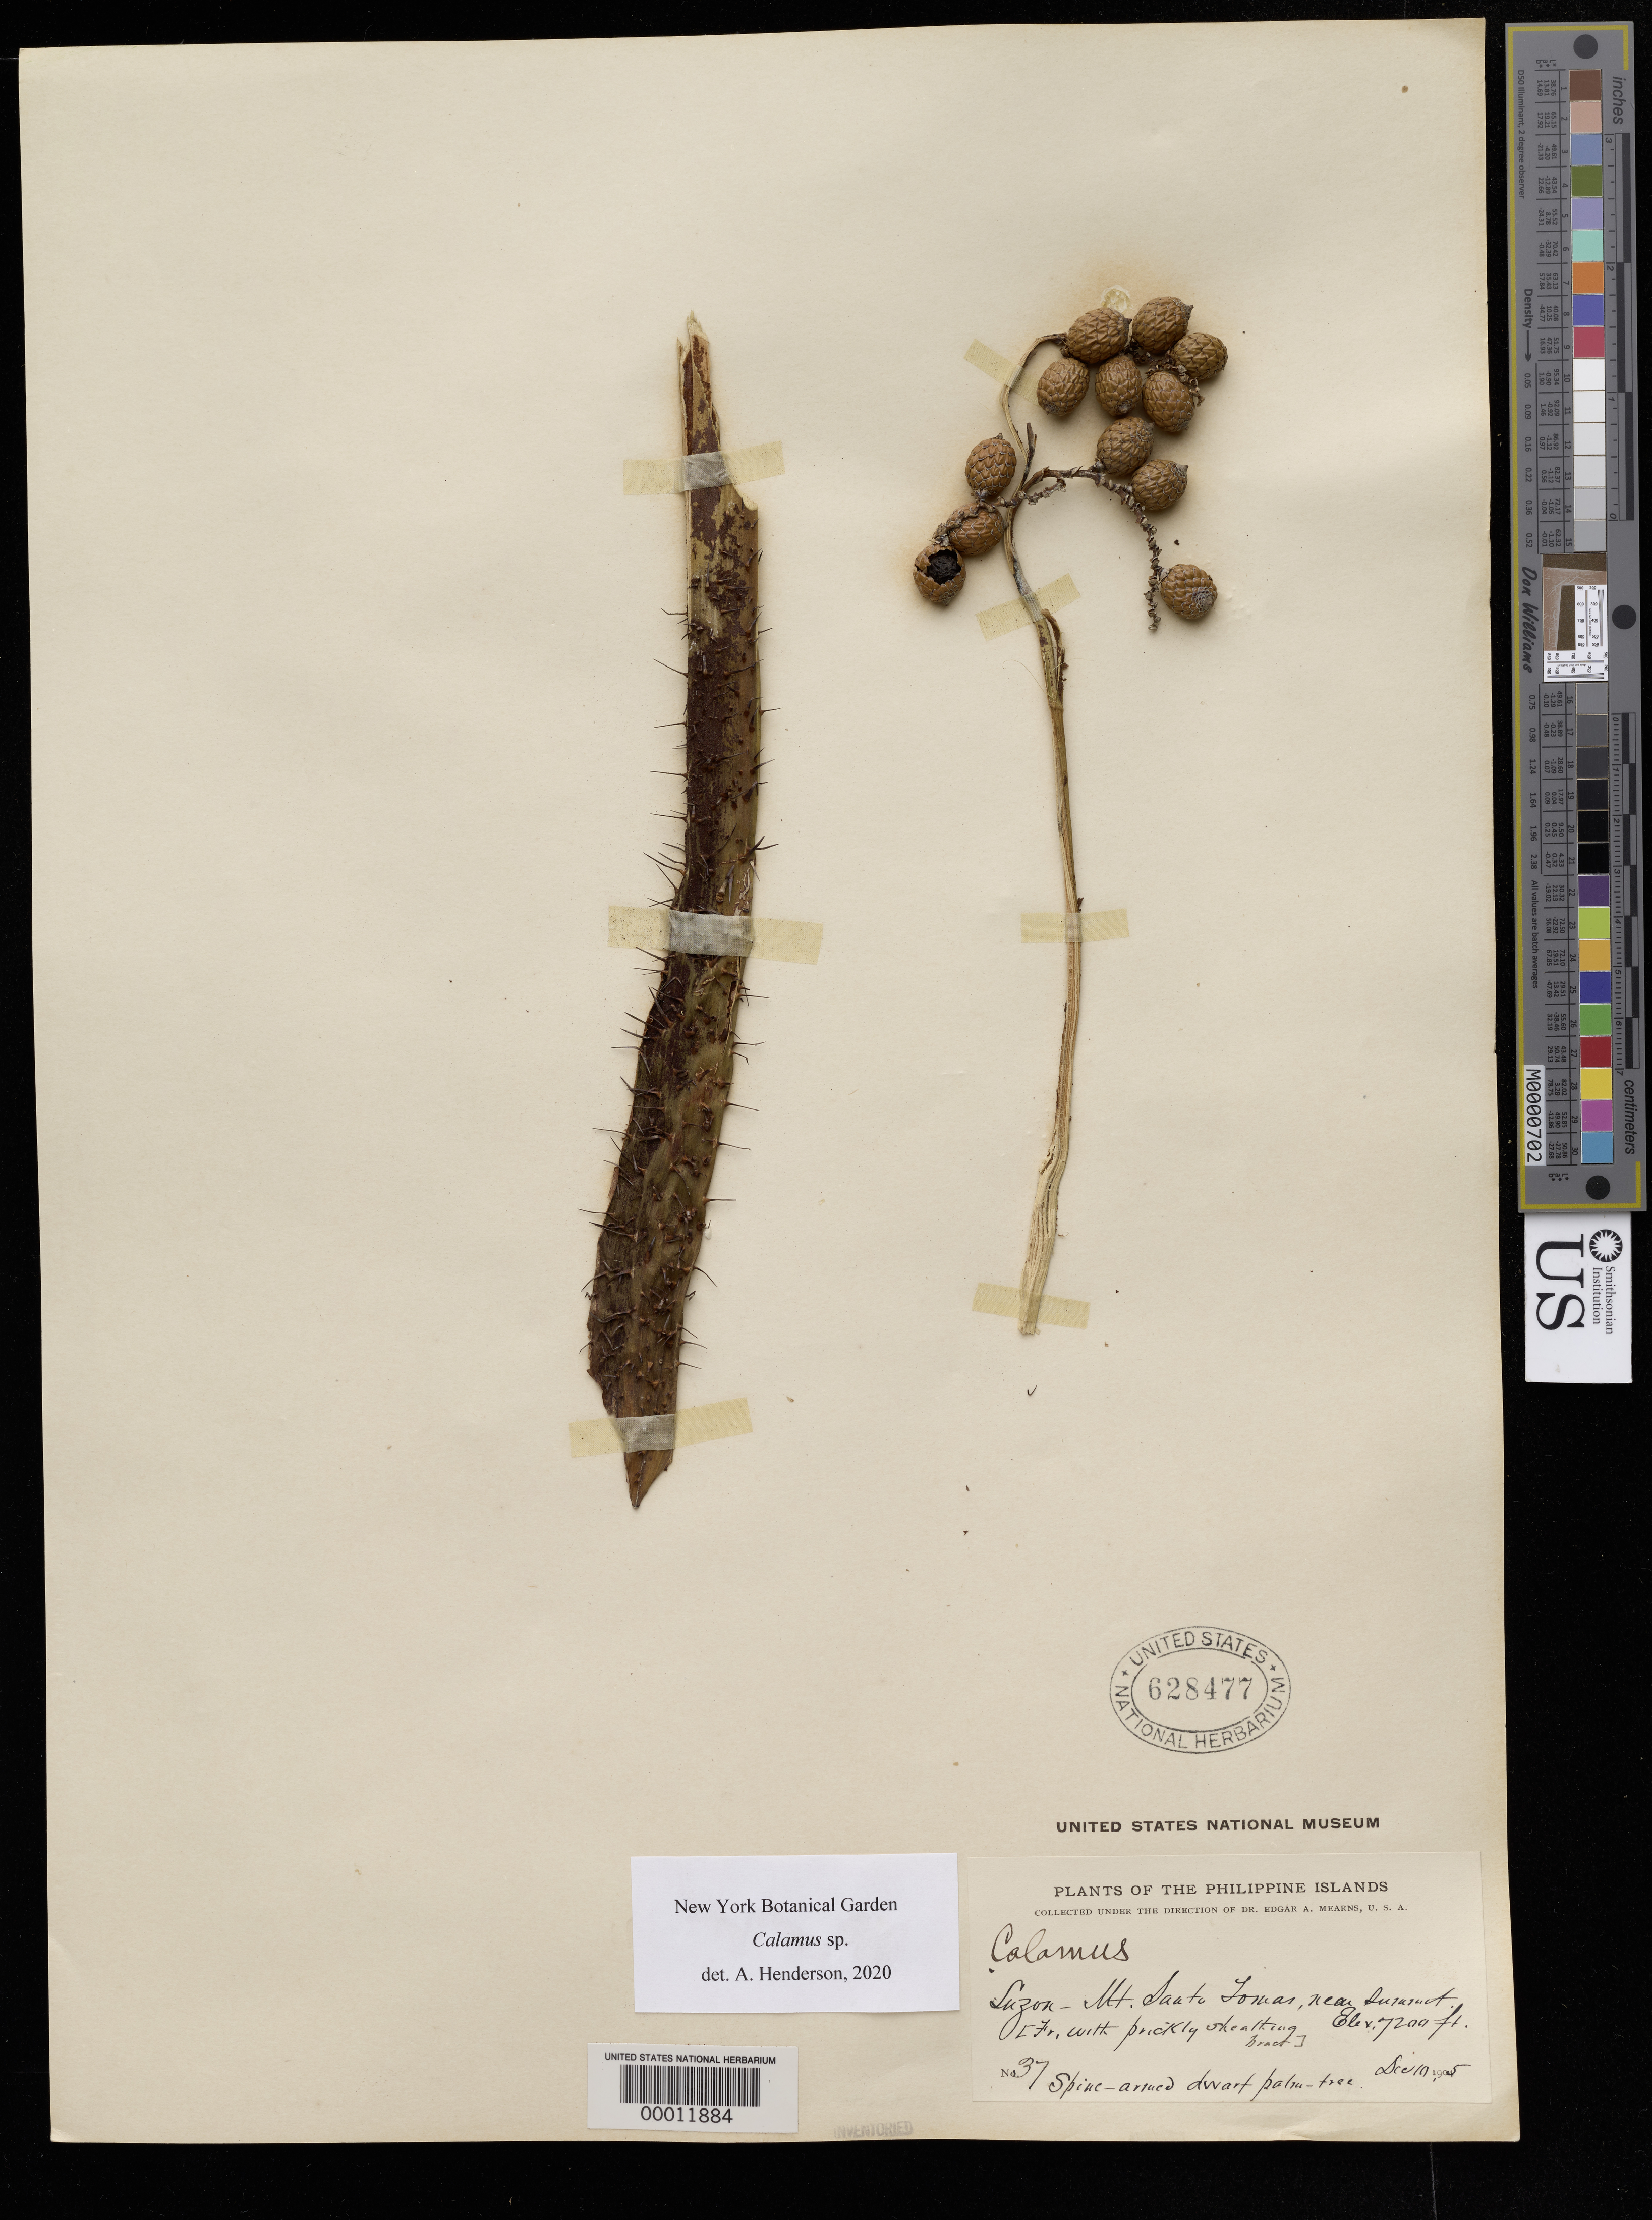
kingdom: Plantae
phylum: Tracheophyta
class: Liliopsida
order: Arecales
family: Arecaceae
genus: Calamus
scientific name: Calamus sp.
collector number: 37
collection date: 1905-12-10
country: Philippines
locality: Luzon - Mt. Santo* Tomas, near !.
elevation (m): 2195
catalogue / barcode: US 628477